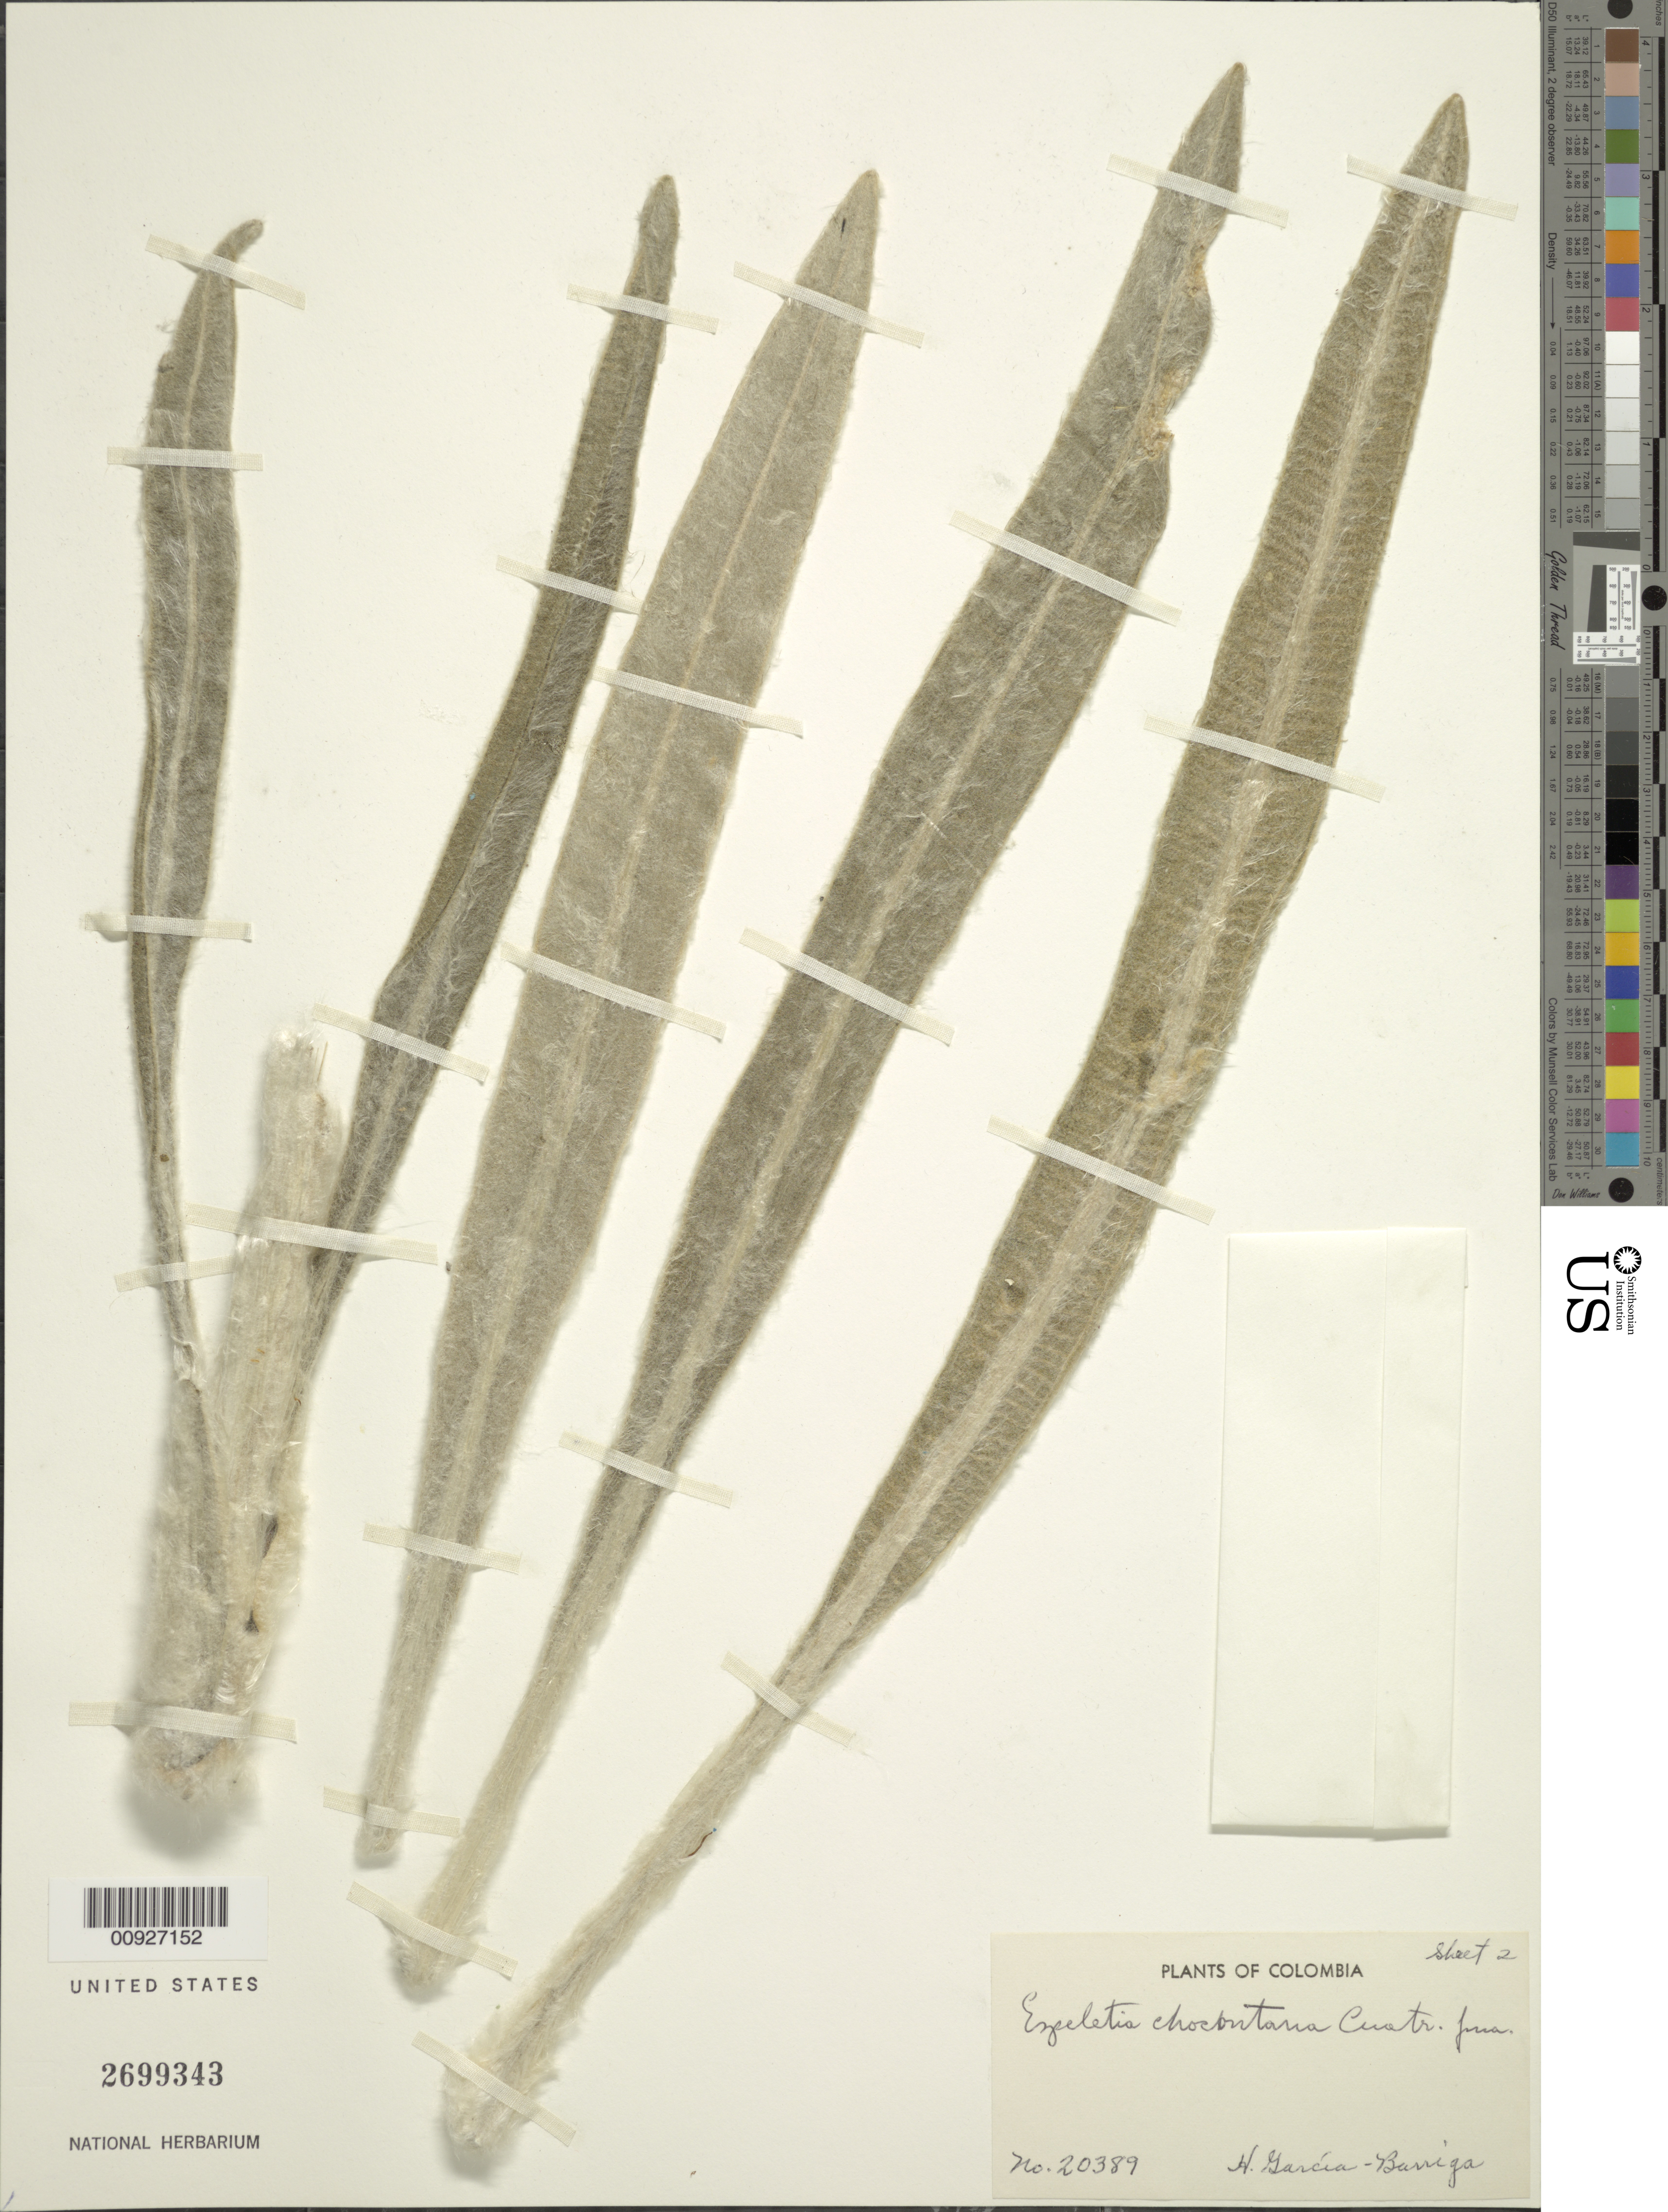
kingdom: Plantae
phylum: Tracheophyta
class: Magnoliopsida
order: Asterales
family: Asteraceae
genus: Espeletia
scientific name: Espeletia chocontana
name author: Cuatrec.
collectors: H. García Barriga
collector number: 20390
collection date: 1973-02-25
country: Colombia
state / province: Cundinamarca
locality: Zipaquirá, El Neusa.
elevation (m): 2951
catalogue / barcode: US 2699343